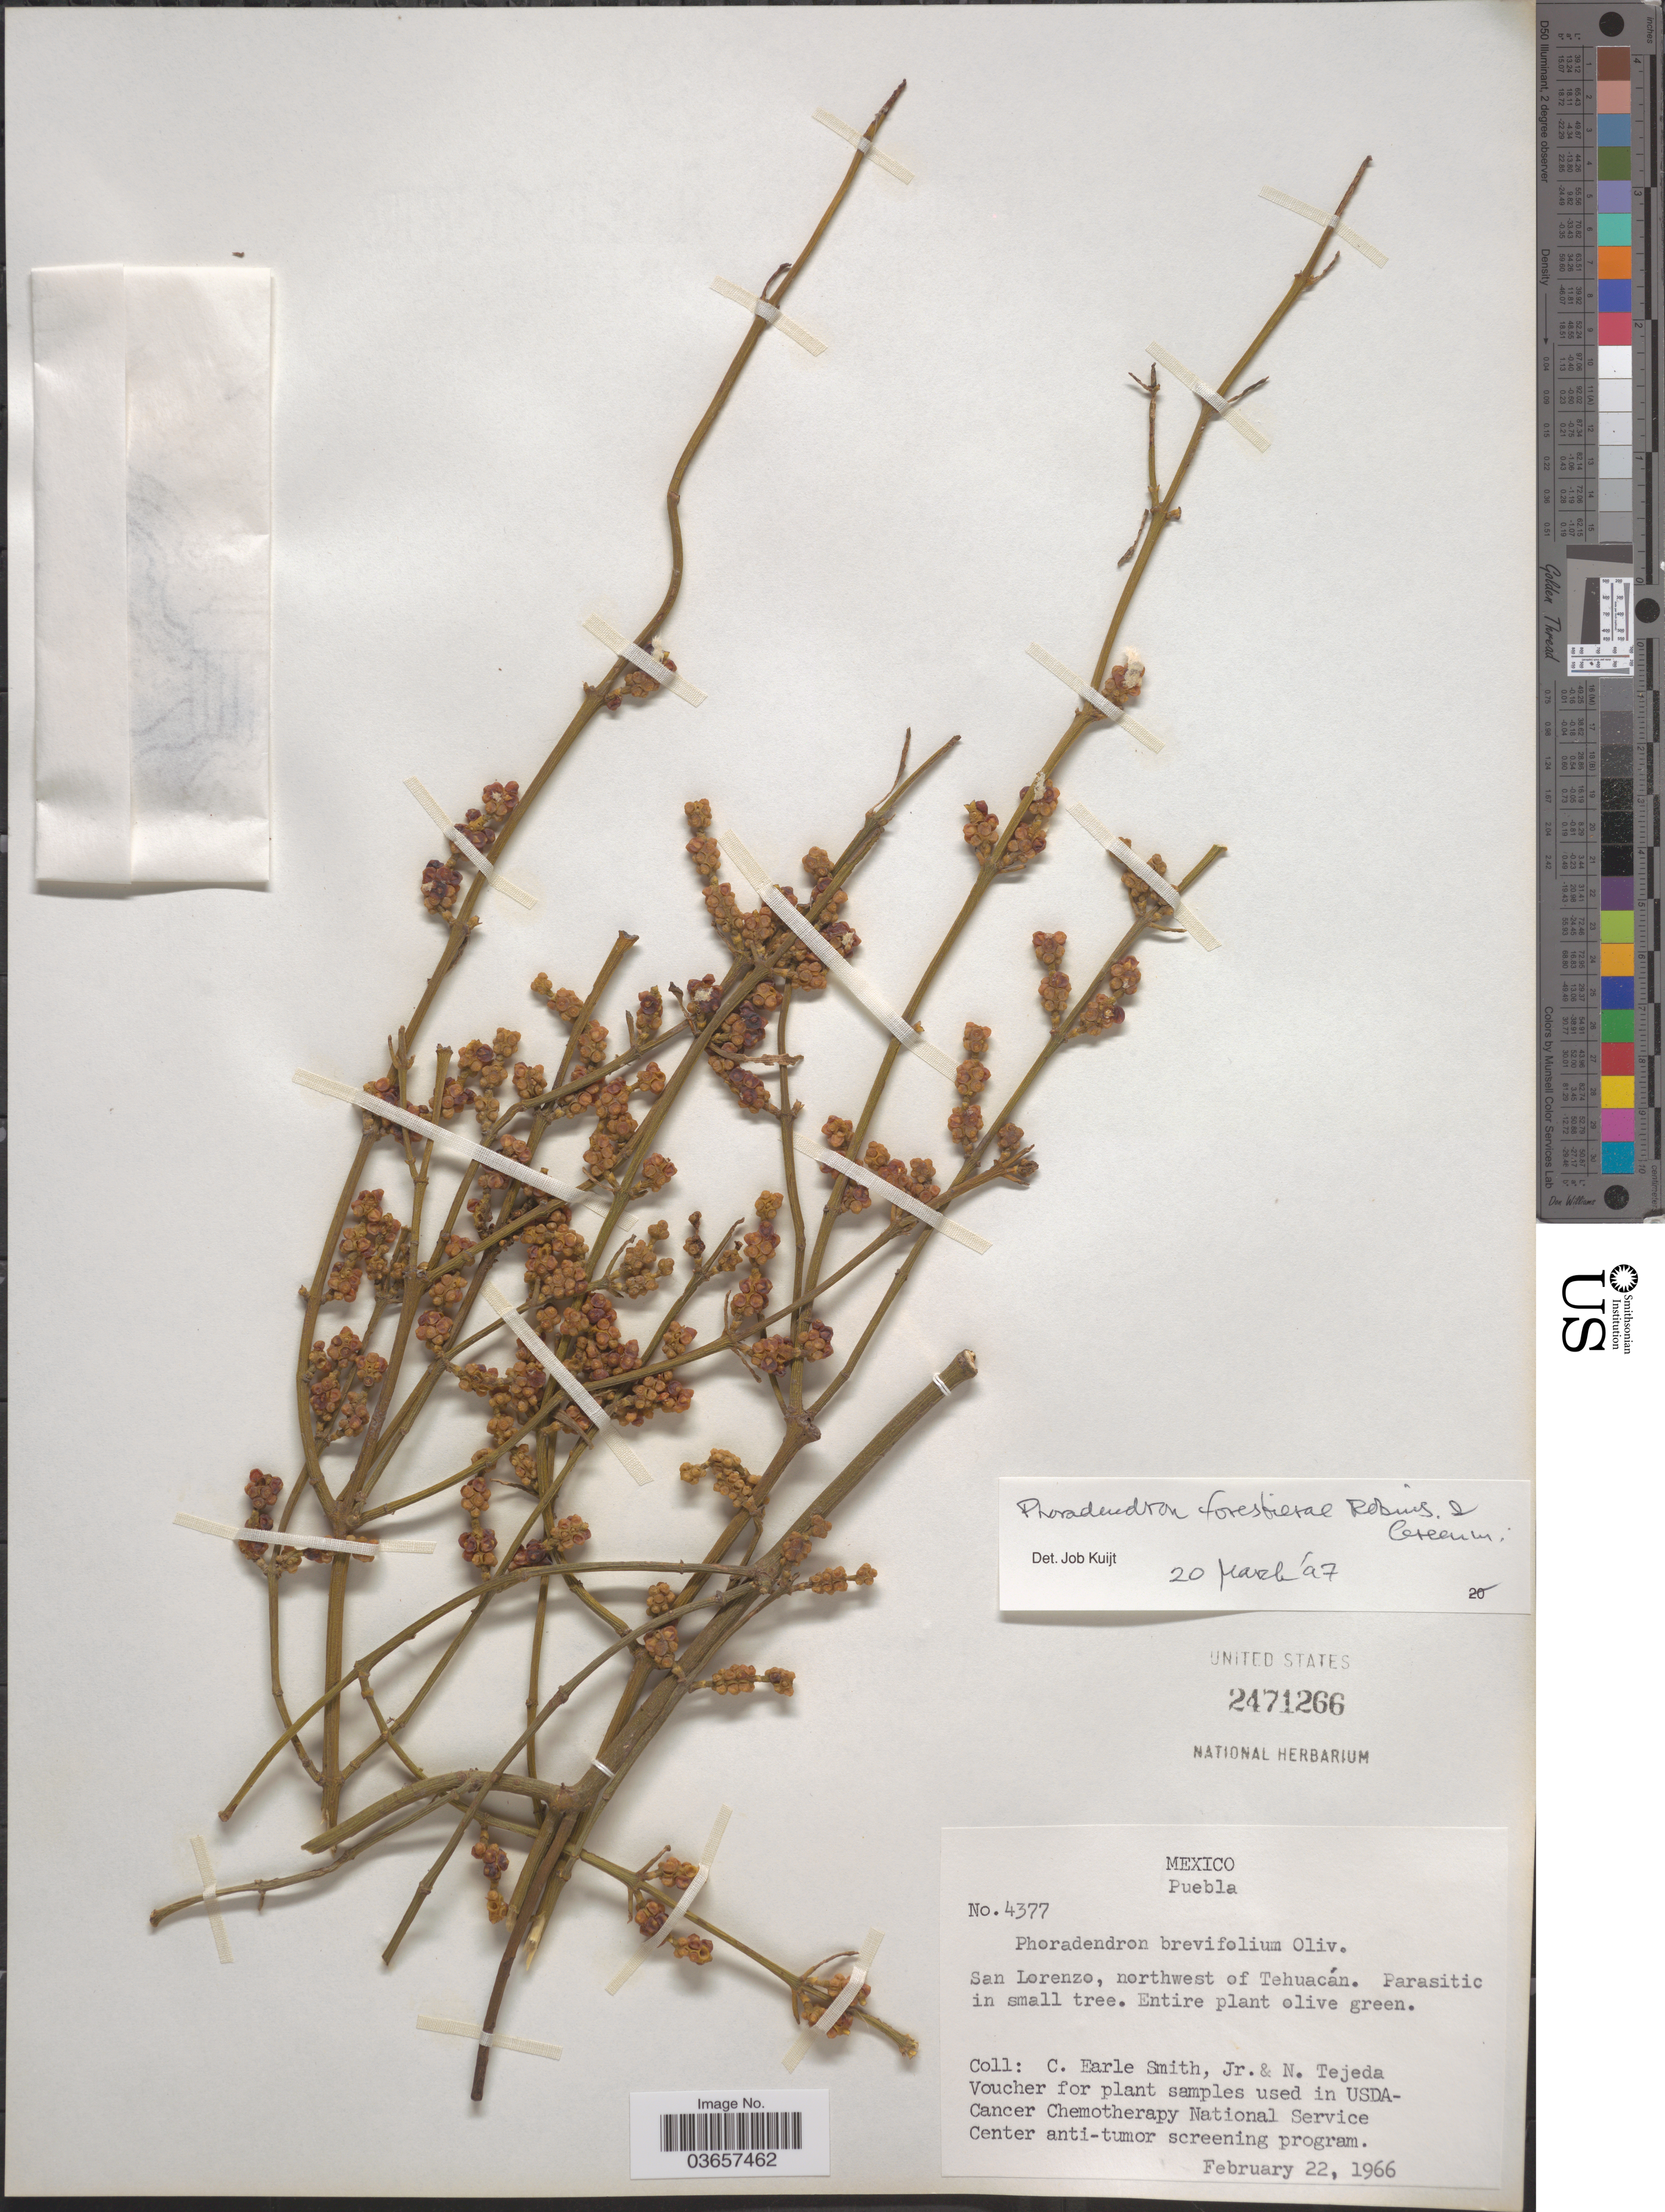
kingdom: Plantae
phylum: Tracheophyta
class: Magnoliopsida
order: Santalales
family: Viscaceae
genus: Phoradendron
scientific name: Phoradendron forestierae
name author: B.L. Rob. & Greenm.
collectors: C. E. Smith Jr. & N. Tejeda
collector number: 4377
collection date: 1966-02-22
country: Mexico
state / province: Puebla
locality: San Lorenzo, northwest of Tehuacán.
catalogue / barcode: US 2471266